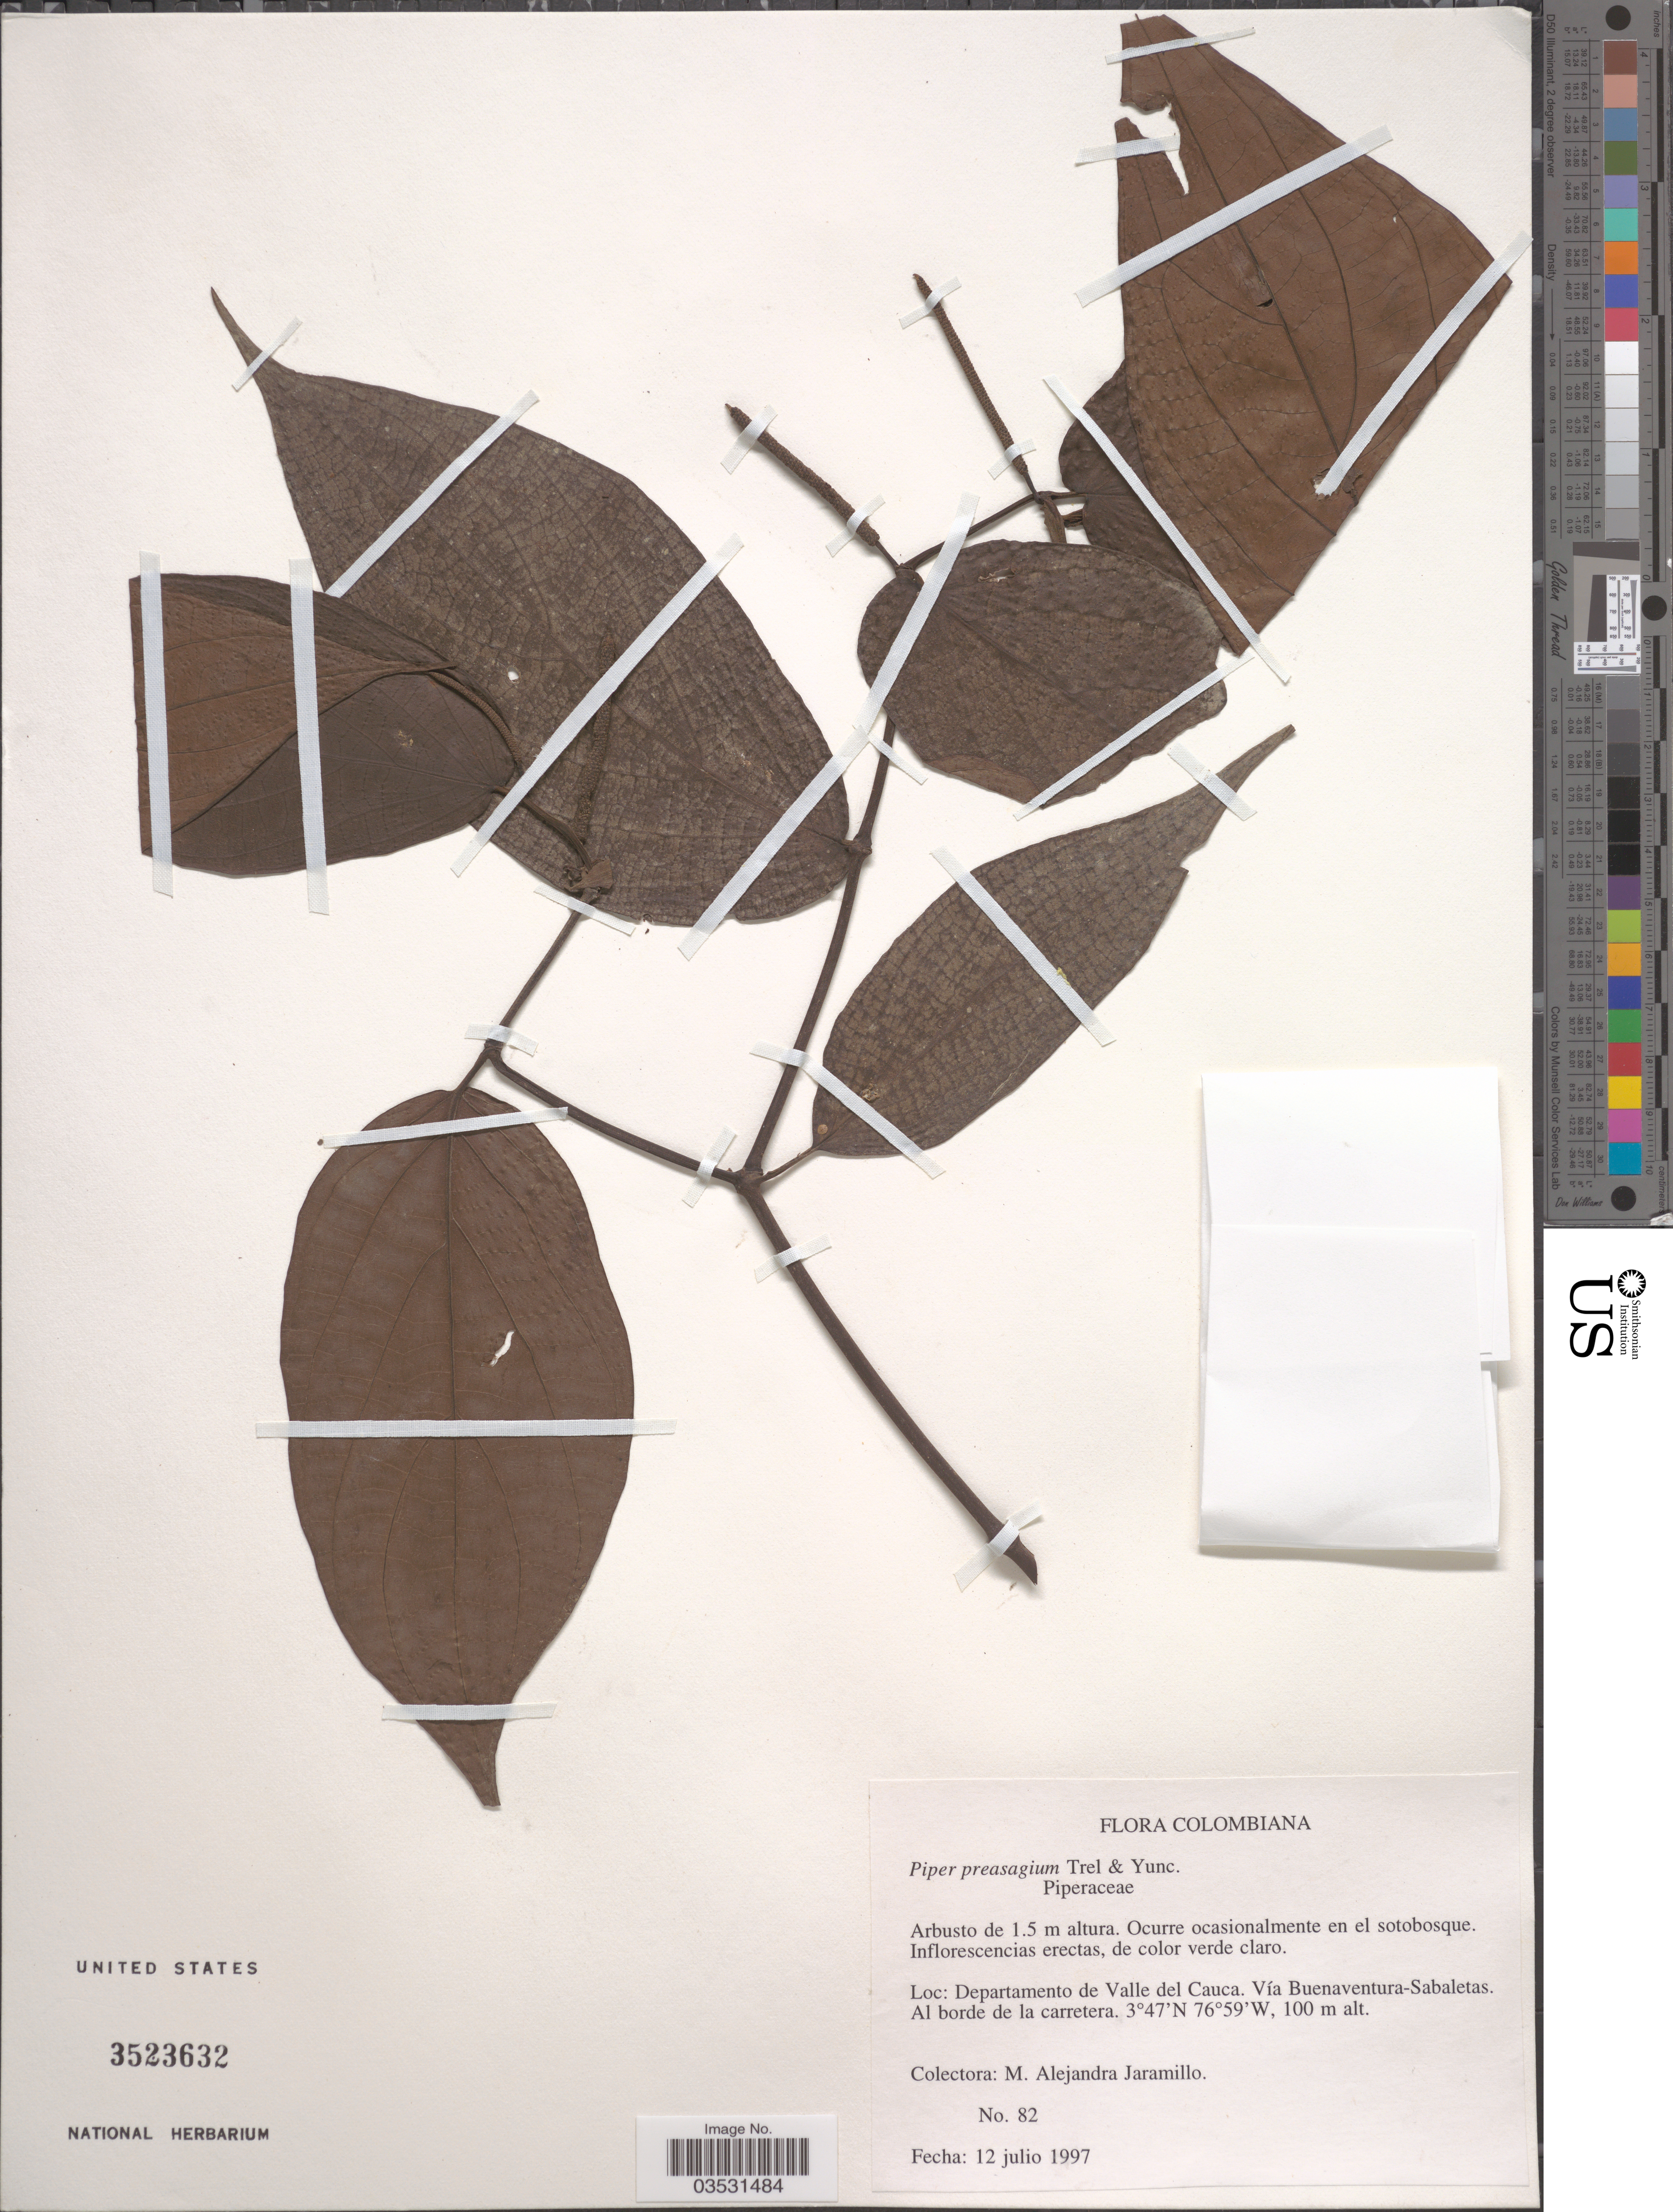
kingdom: Plantae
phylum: Tracheophyta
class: Magnoliopsida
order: Piperales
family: Piperaceae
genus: Piper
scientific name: Piper praesagium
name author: Trel. & Yunck.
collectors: M. A. Jaramillo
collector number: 82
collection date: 1997-07-12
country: Colombia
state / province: Valle del Cauca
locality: Departamento de Valle del Cauca. Vía Buenaventura-Sabaletas. Al borde de la carretera.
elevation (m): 100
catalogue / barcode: US 3523632